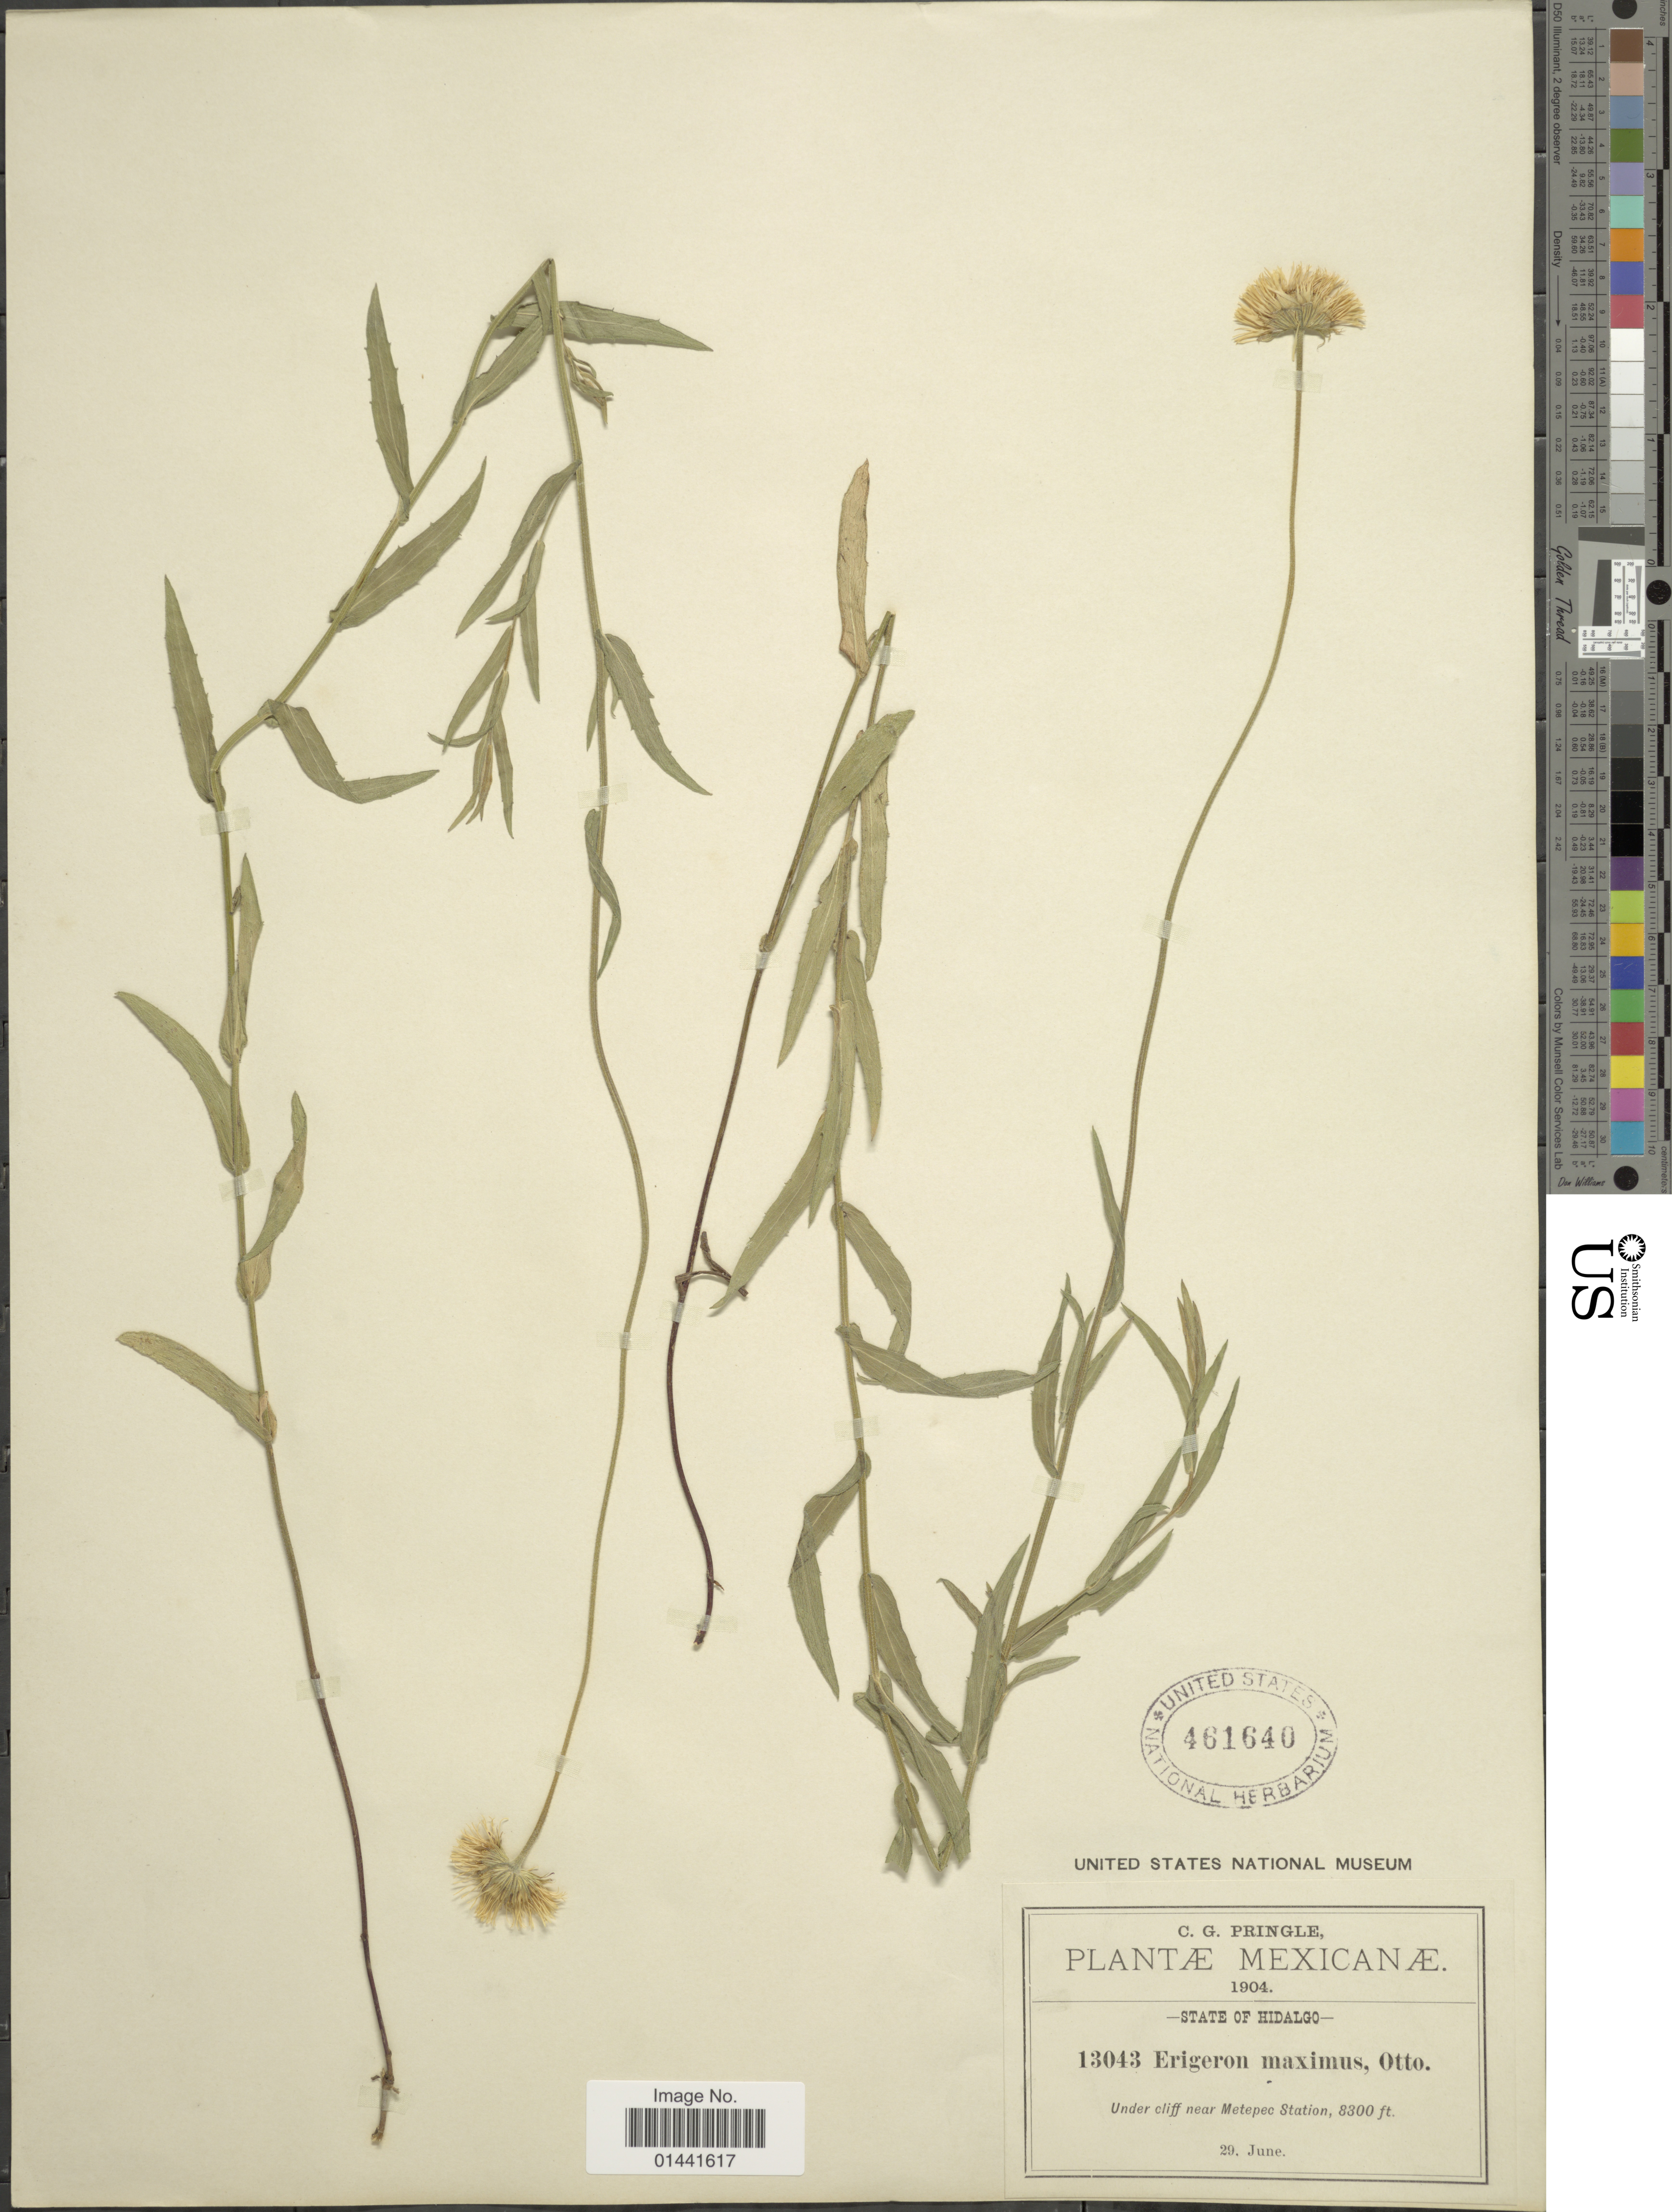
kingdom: Plantae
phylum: Tracheophyta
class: Magnoliopsida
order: Asterales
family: Asteraceae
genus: Erigeron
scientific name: Erigeron maximus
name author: Otto ex DC.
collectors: C. G. Pringle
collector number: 13043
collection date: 1904-06-29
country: Mexico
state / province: Hidalgo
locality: Under cliff near Metepec Station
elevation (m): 2530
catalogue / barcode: US 461640